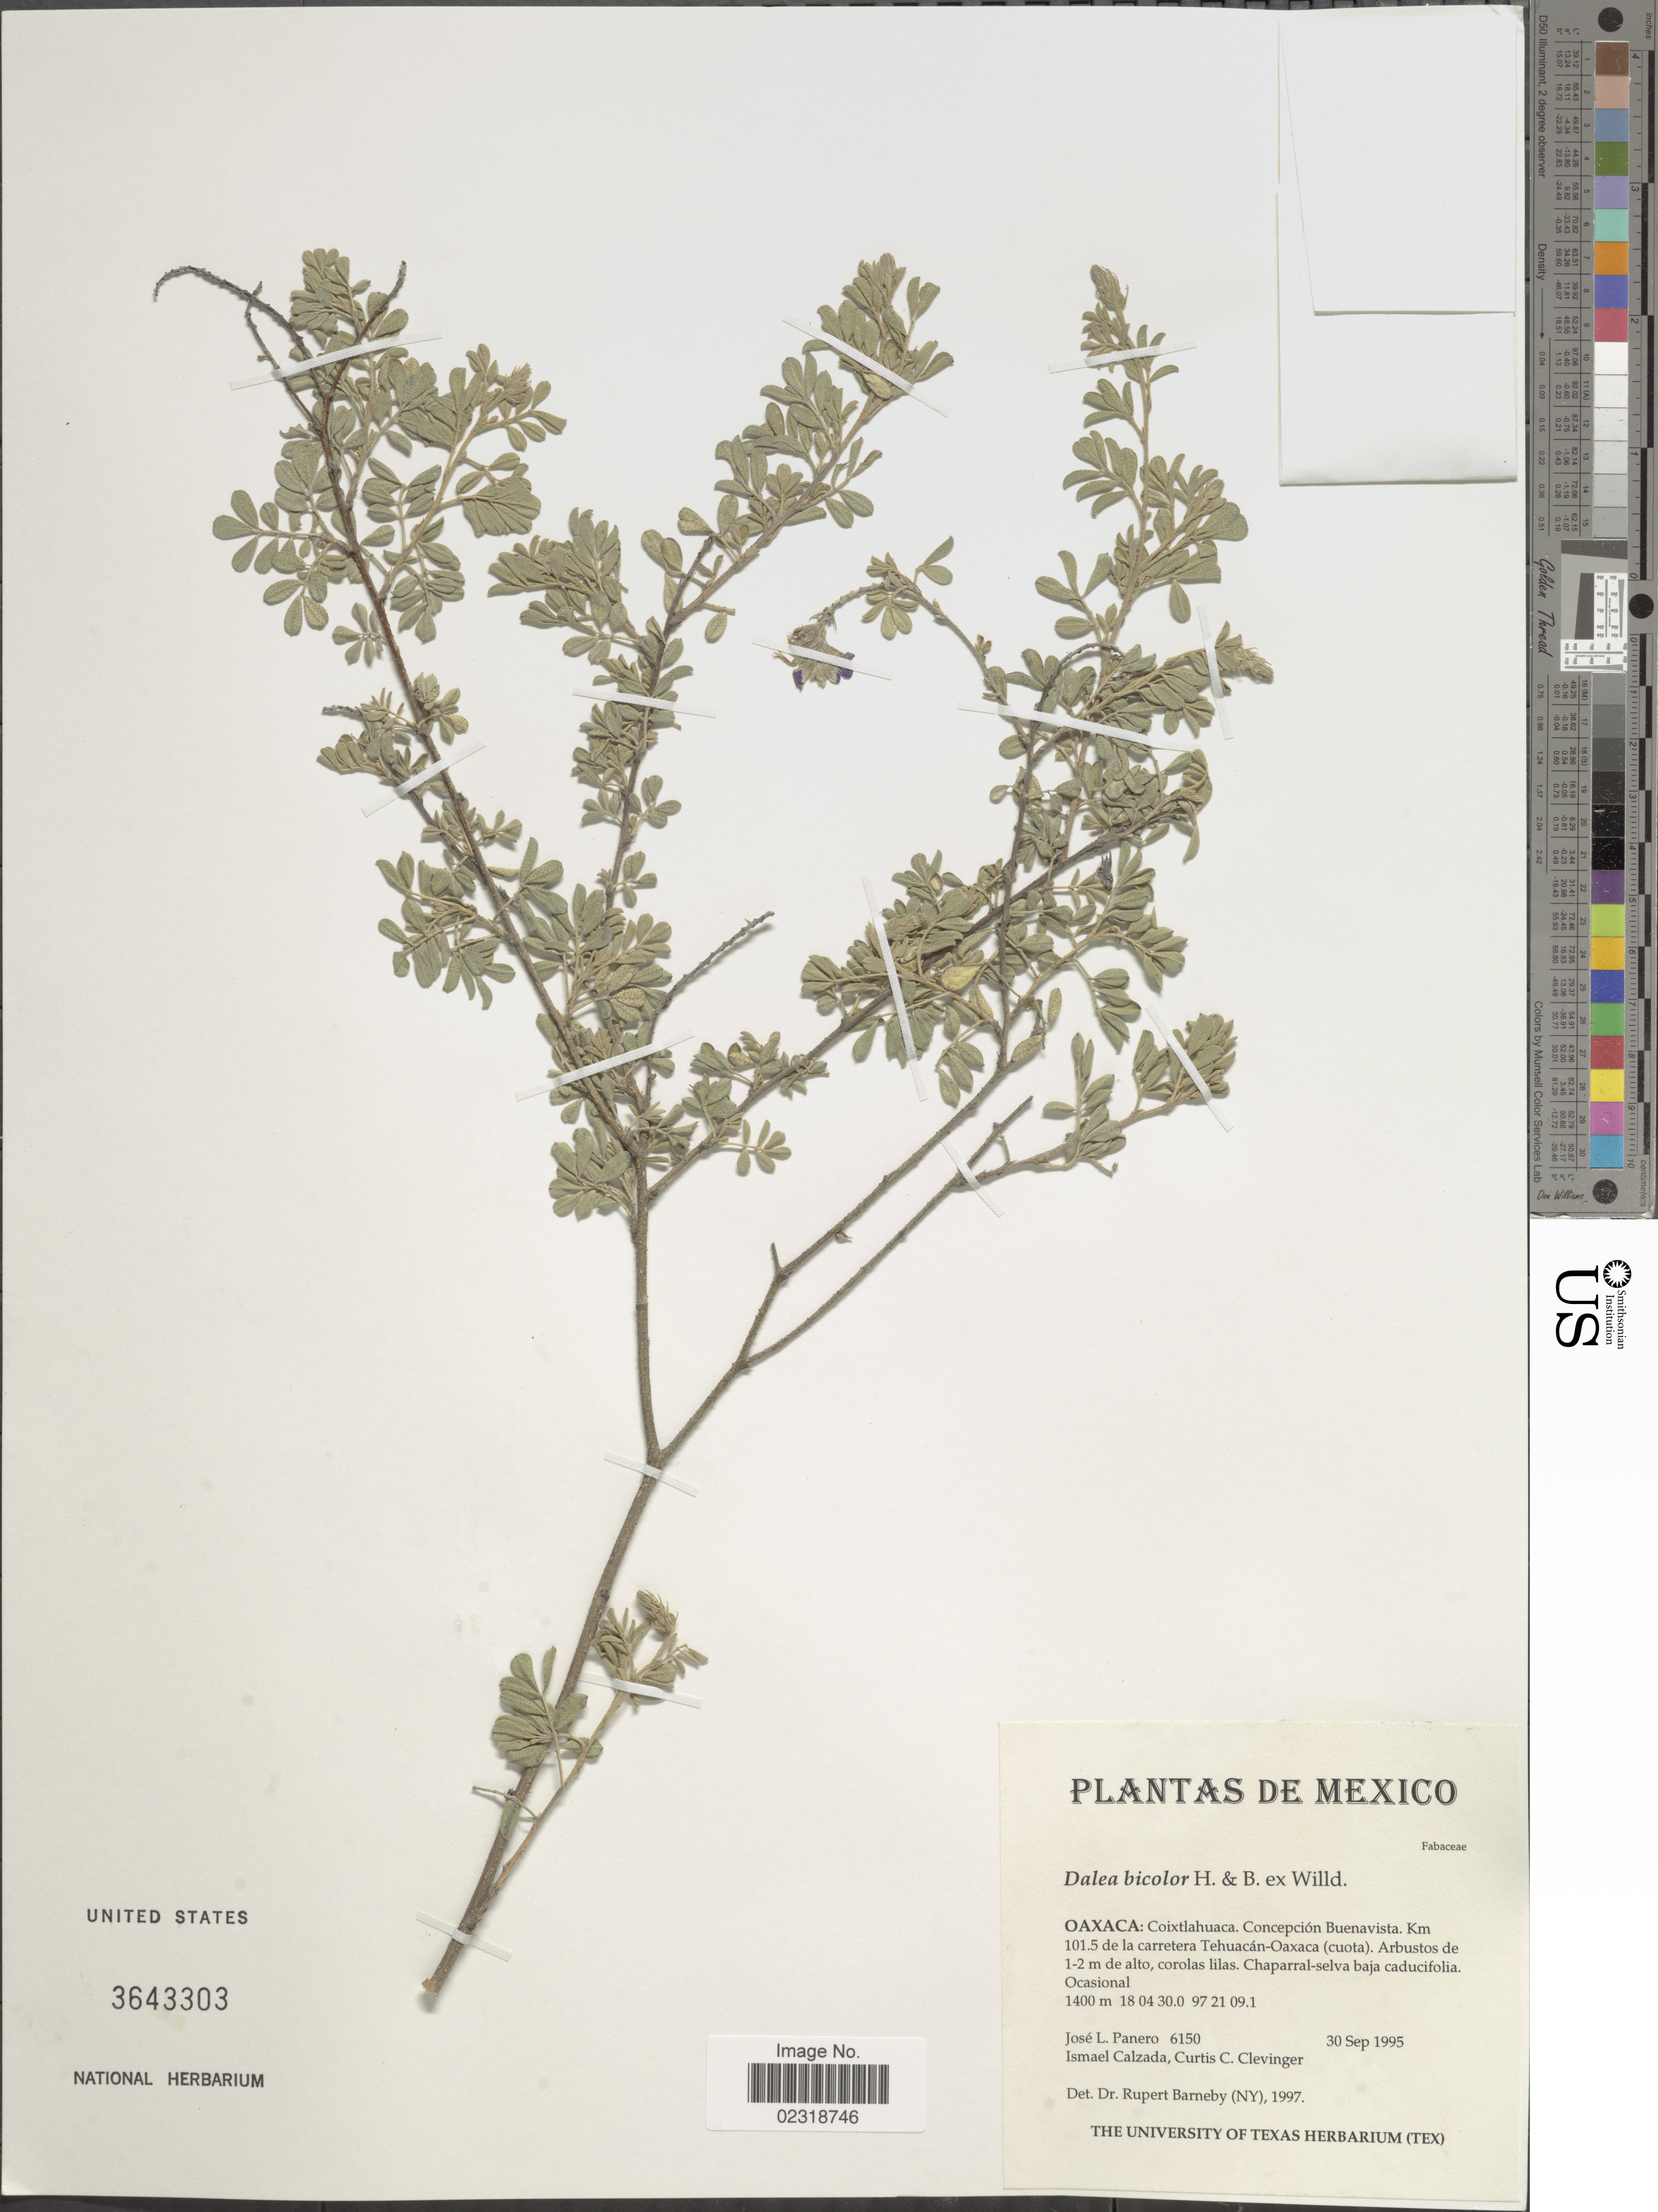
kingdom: Plantae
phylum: Tracheophyta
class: Magnoliopsida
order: Fabales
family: Fabaceae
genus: Dalea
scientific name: Dalea bicolor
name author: Humb. & Bonpl. ex Willd.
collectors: J. L. Panero, I. Calzada & C. Clevinger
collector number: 6150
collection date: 1995-09-30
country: Mexico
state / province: Oaxaca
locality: Coixtlahuaca, Concepcion Buenavista, km 101.5 de la carretera Tehuacán-Oaxaca (cuota)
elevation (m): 1400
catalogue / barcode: US 3643303